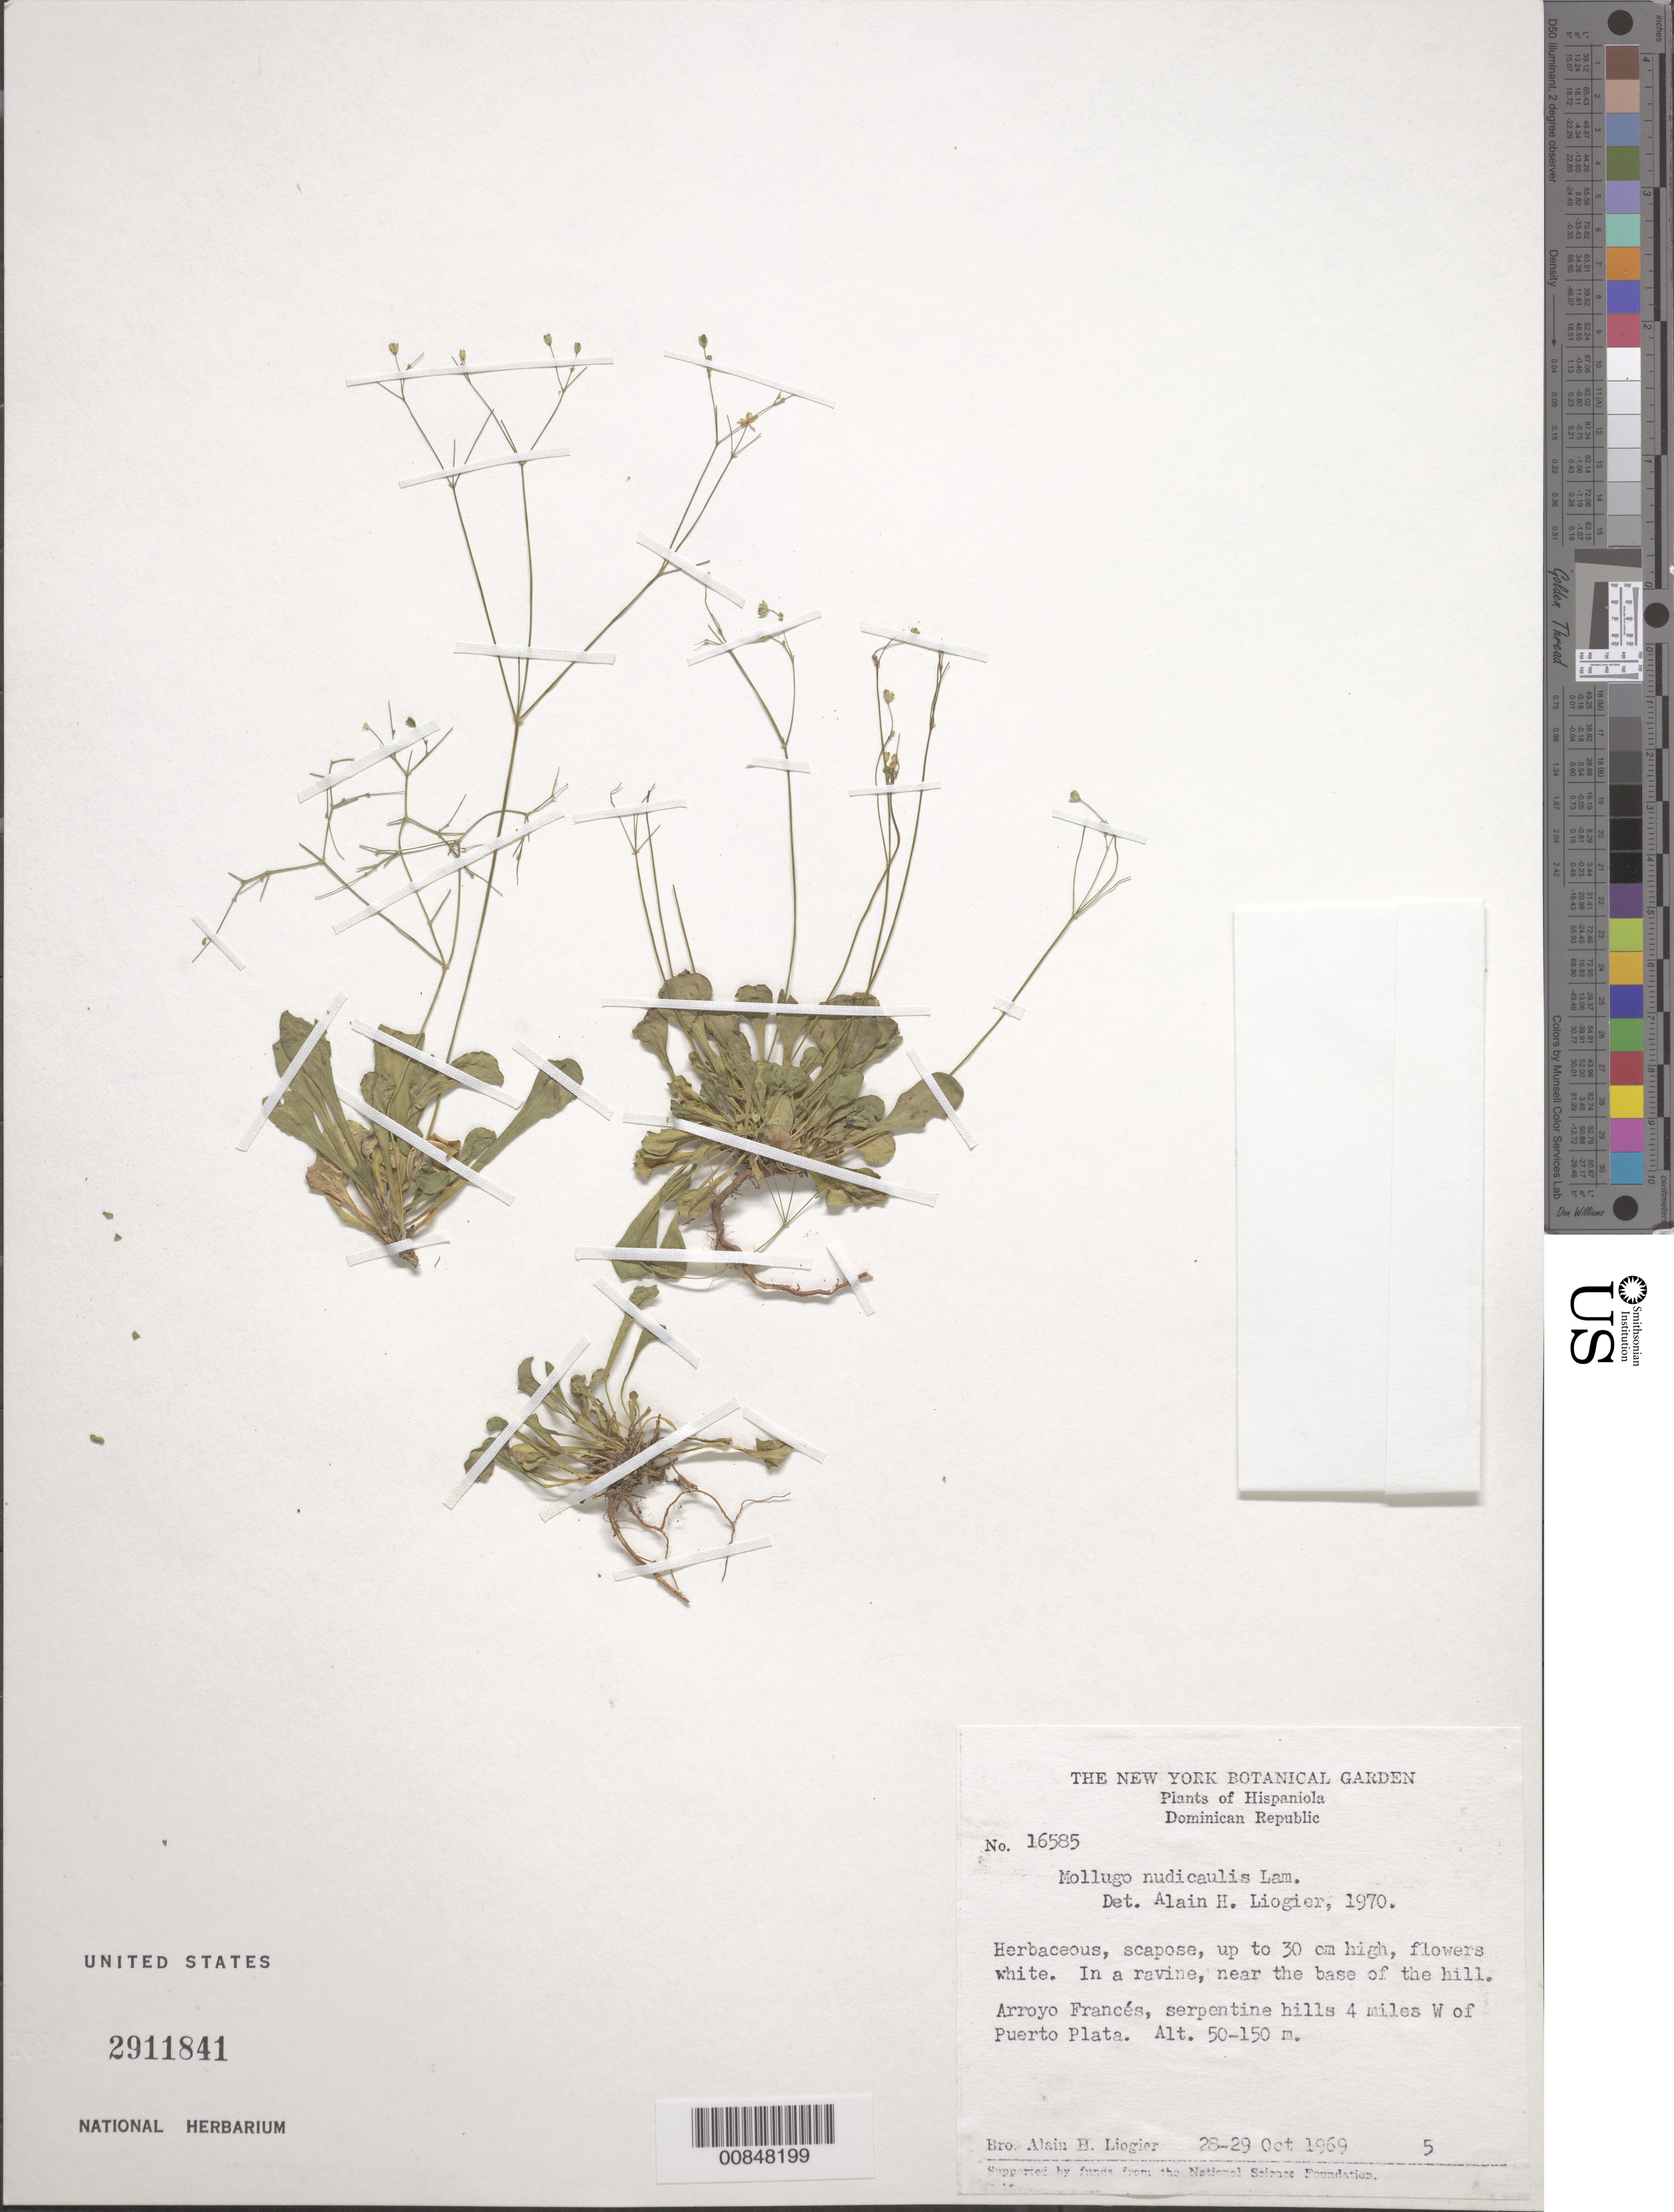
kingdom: Plantae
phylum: Tracheophyta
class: Magnoliopsida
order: Caryophyllales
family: Molluginaceae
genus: Paramollugo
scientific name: Paramollugo spathulata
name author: (Sw.) Sukhor.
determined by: Strong, Mark T., (BOT), Smithsonian Institution - National Museum of Natural History (UNITED STATES)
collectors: A. H. Liogier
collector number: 16585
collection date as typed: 28 Oct 1969 to 29 Oct 1969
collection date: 1969-10-28/1969-10-29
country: Dominican Republic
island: Hispaniola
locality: Arroyo Francés, serpentine hills 4 miles W of Puerto Plata.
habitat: In a ravine, near the base of the hill. Serpentine hills.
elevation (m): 50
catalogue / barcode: US 2911841